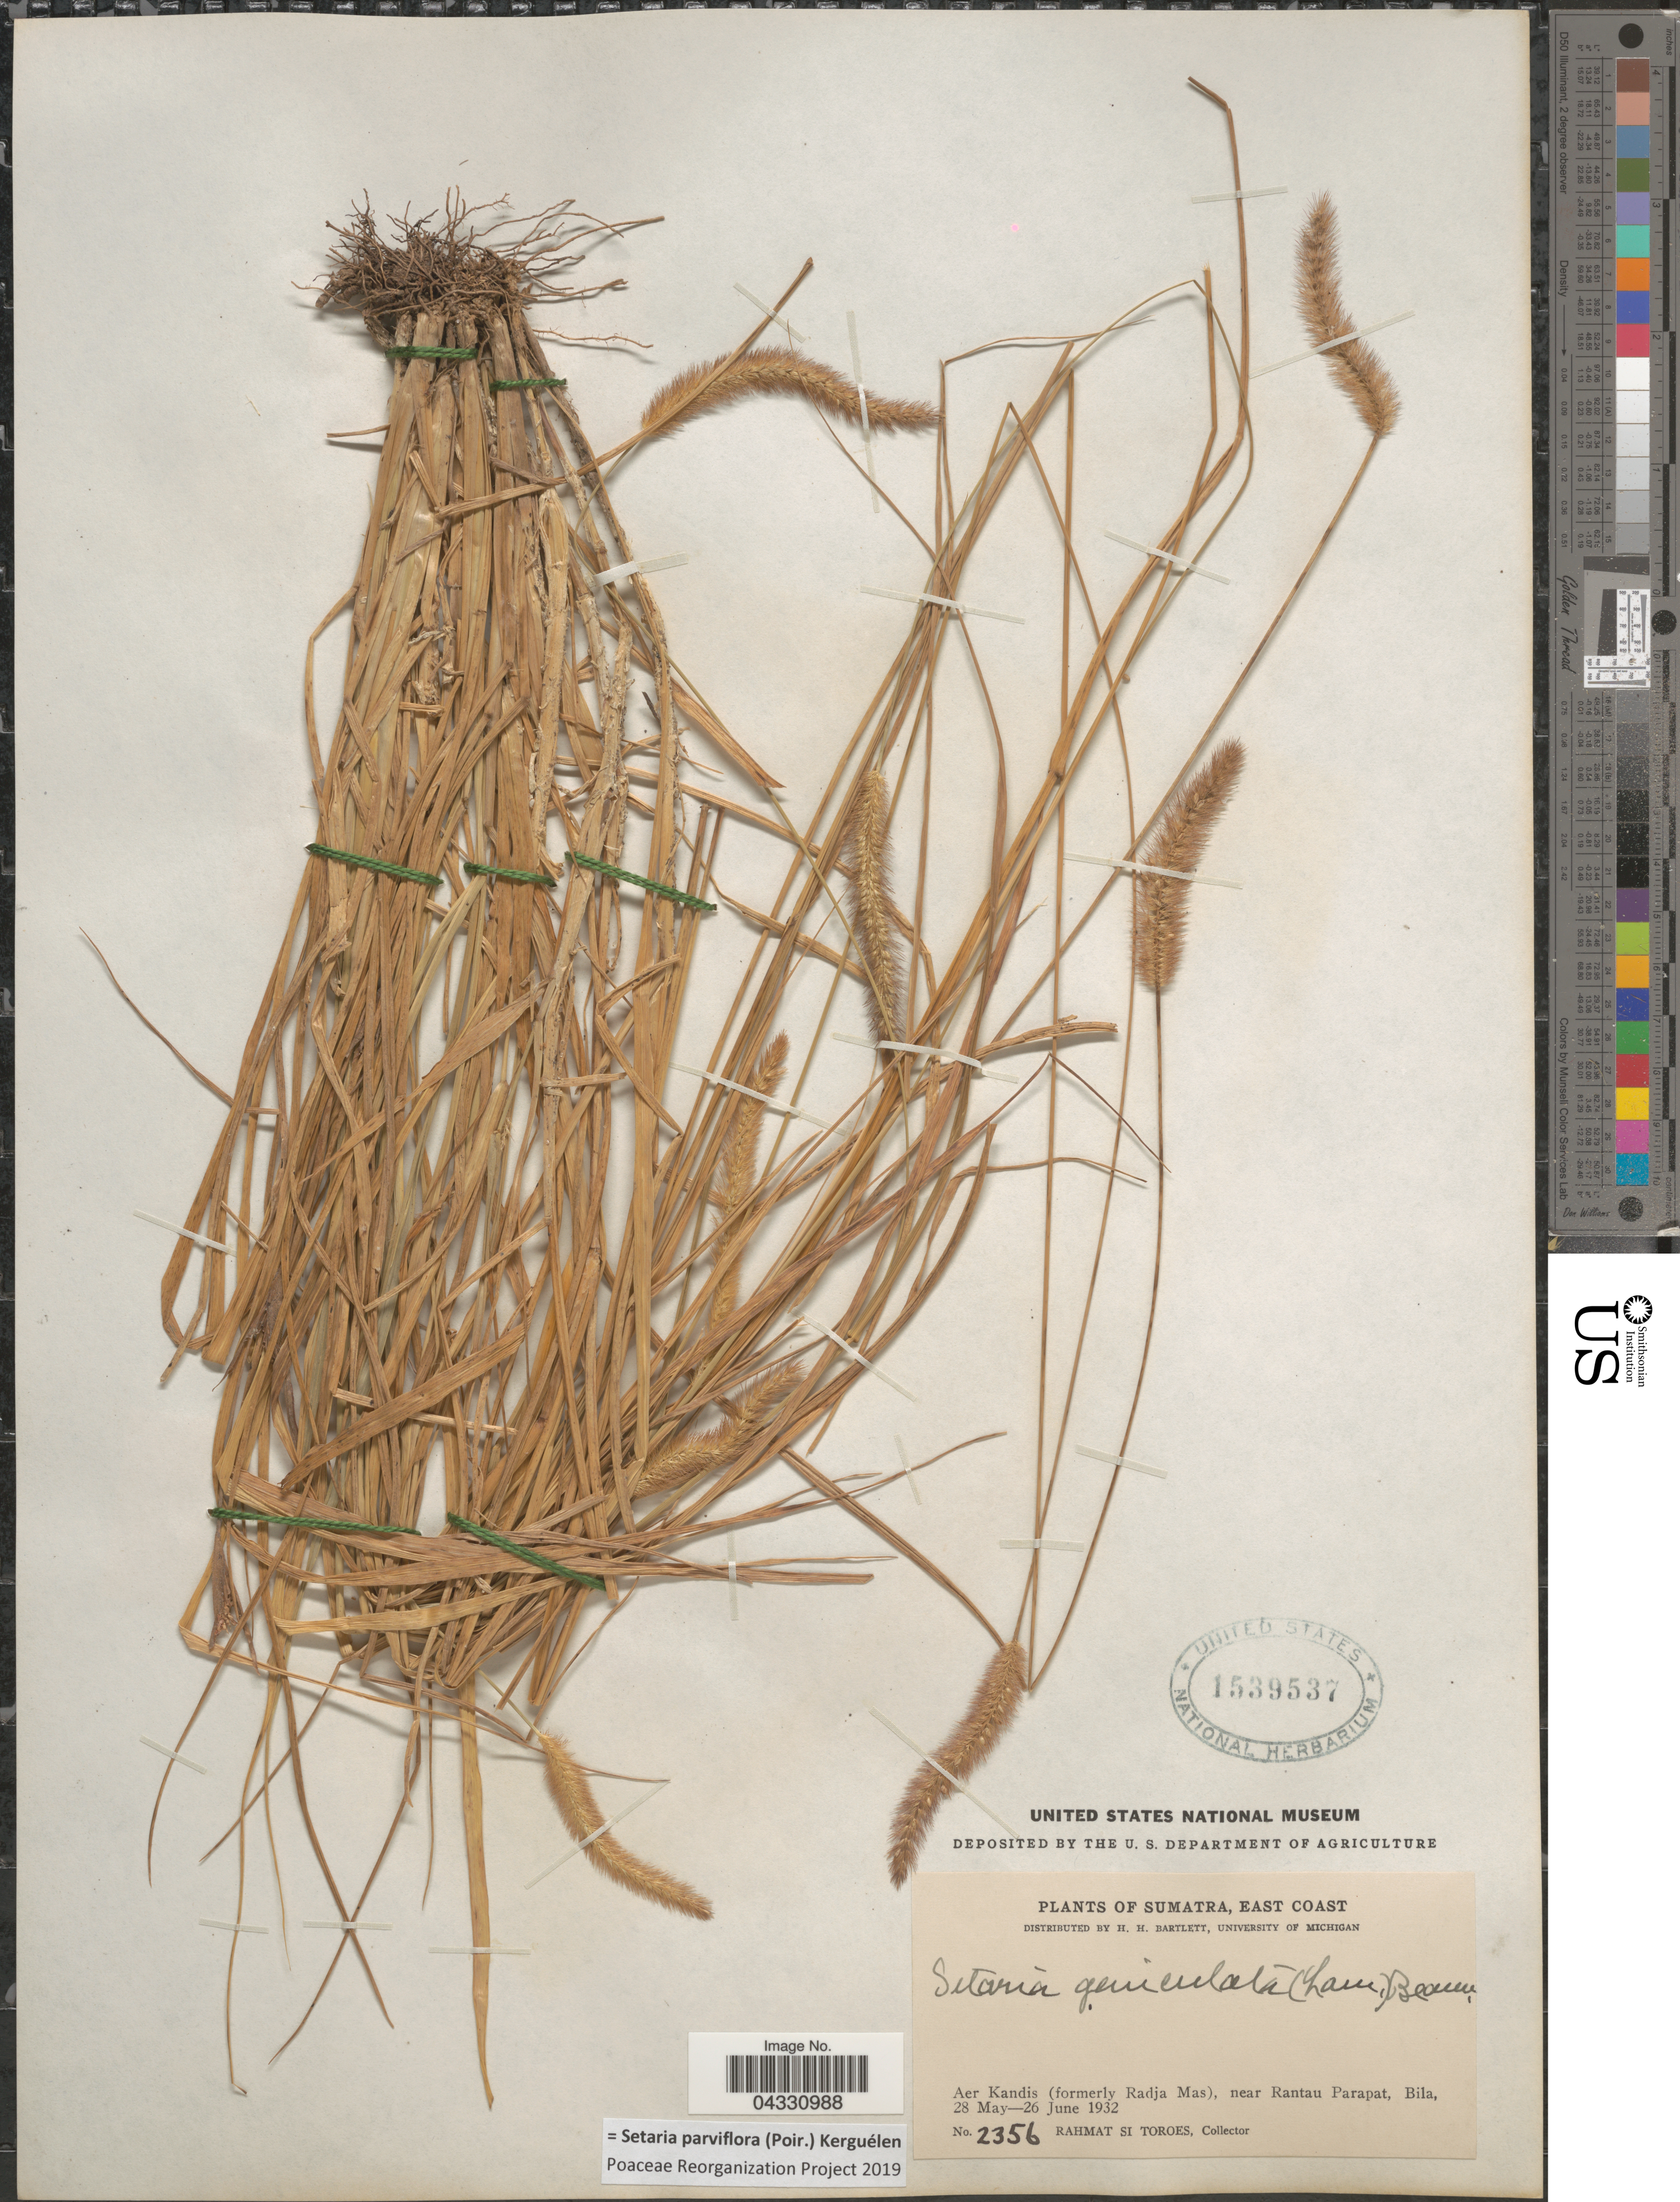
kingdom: Plantae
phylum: Tracheophyta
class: Liliopsida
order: Poales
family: Poaceae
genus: Setaria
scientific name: Setaria parviflora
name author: (Poir.) Kerguélen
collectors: Rahmat Si Boeea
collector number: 2356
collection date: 1932-05-28/1932-06-26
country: Indonesia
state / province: Sumatra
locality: East Coast. Aer Kandis (formerly Radja Mas), near Rantau Parapat, Bila.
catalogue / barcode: US 1539537